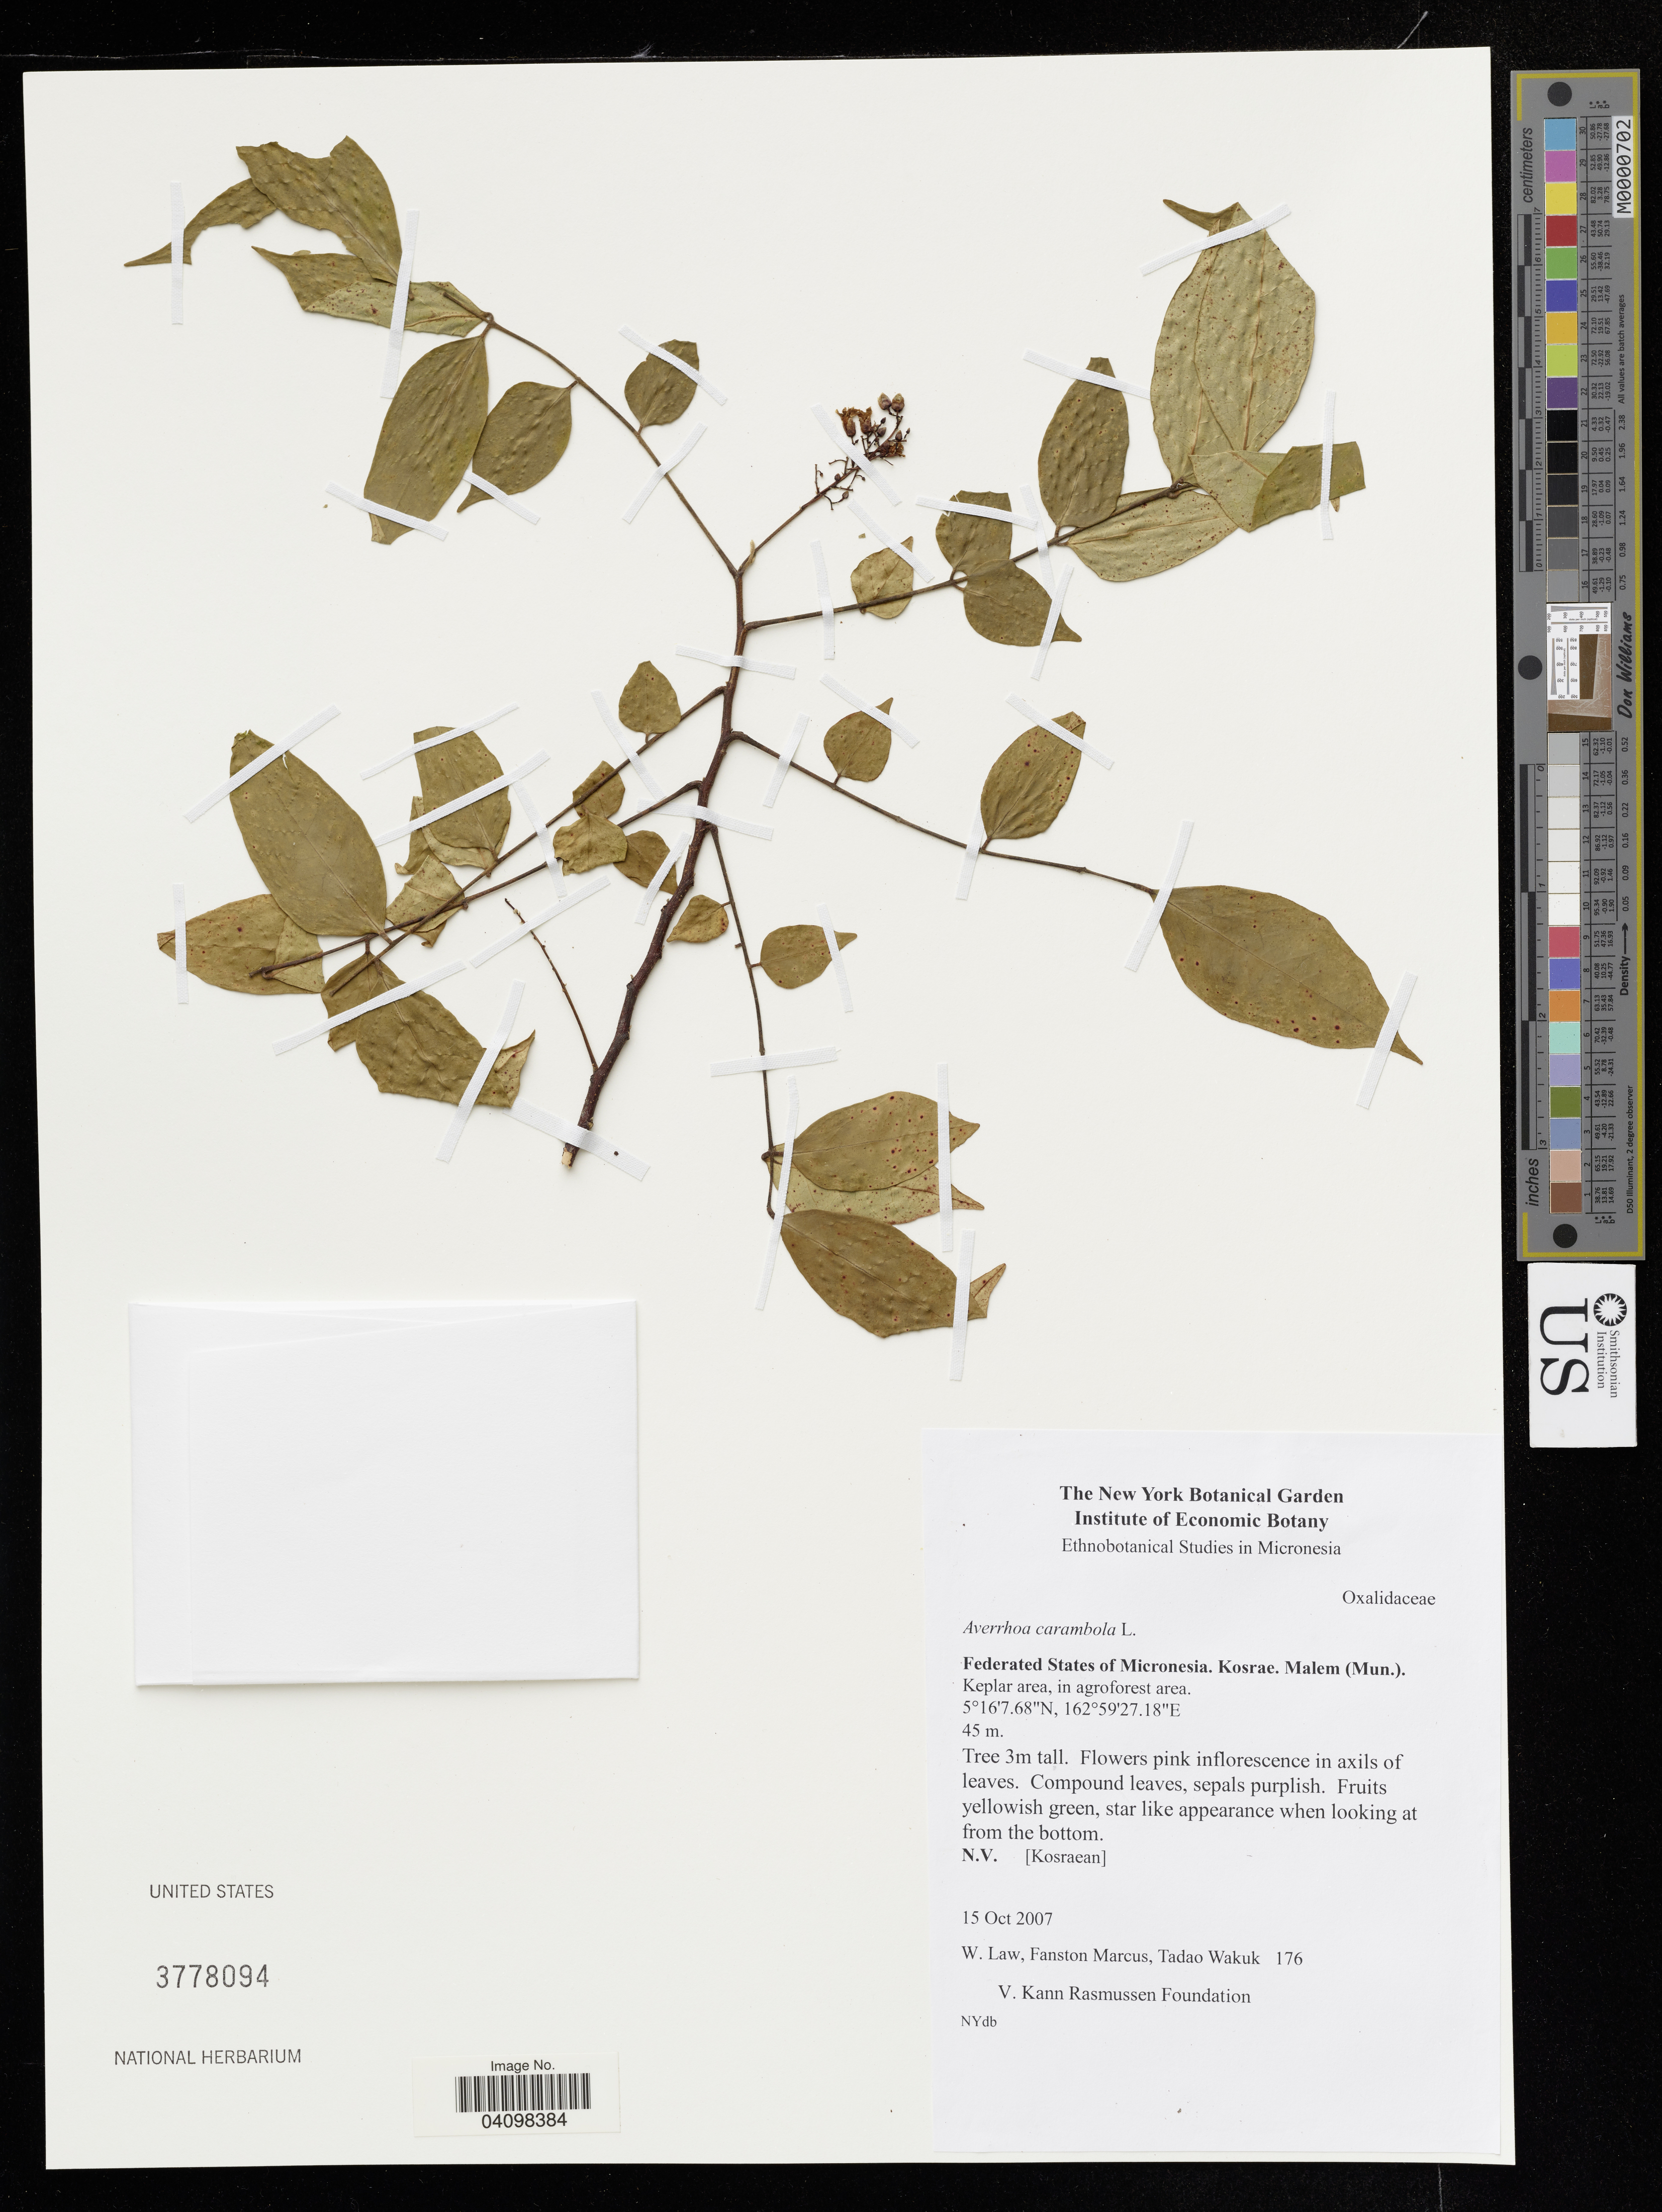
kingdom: Plantae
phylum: Tracheophyta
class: Magnoliopsida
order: Oxalidales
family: Oxalidaceae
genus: Averrhoa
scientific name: Averrhoa carambola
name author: L.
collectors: W. Law, F. Marcus & K. Rasmussen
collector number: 176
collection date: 2007-10-15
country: Micronesia, Federated States of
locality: Keplar area.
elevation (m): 45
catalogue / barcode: US 3778094